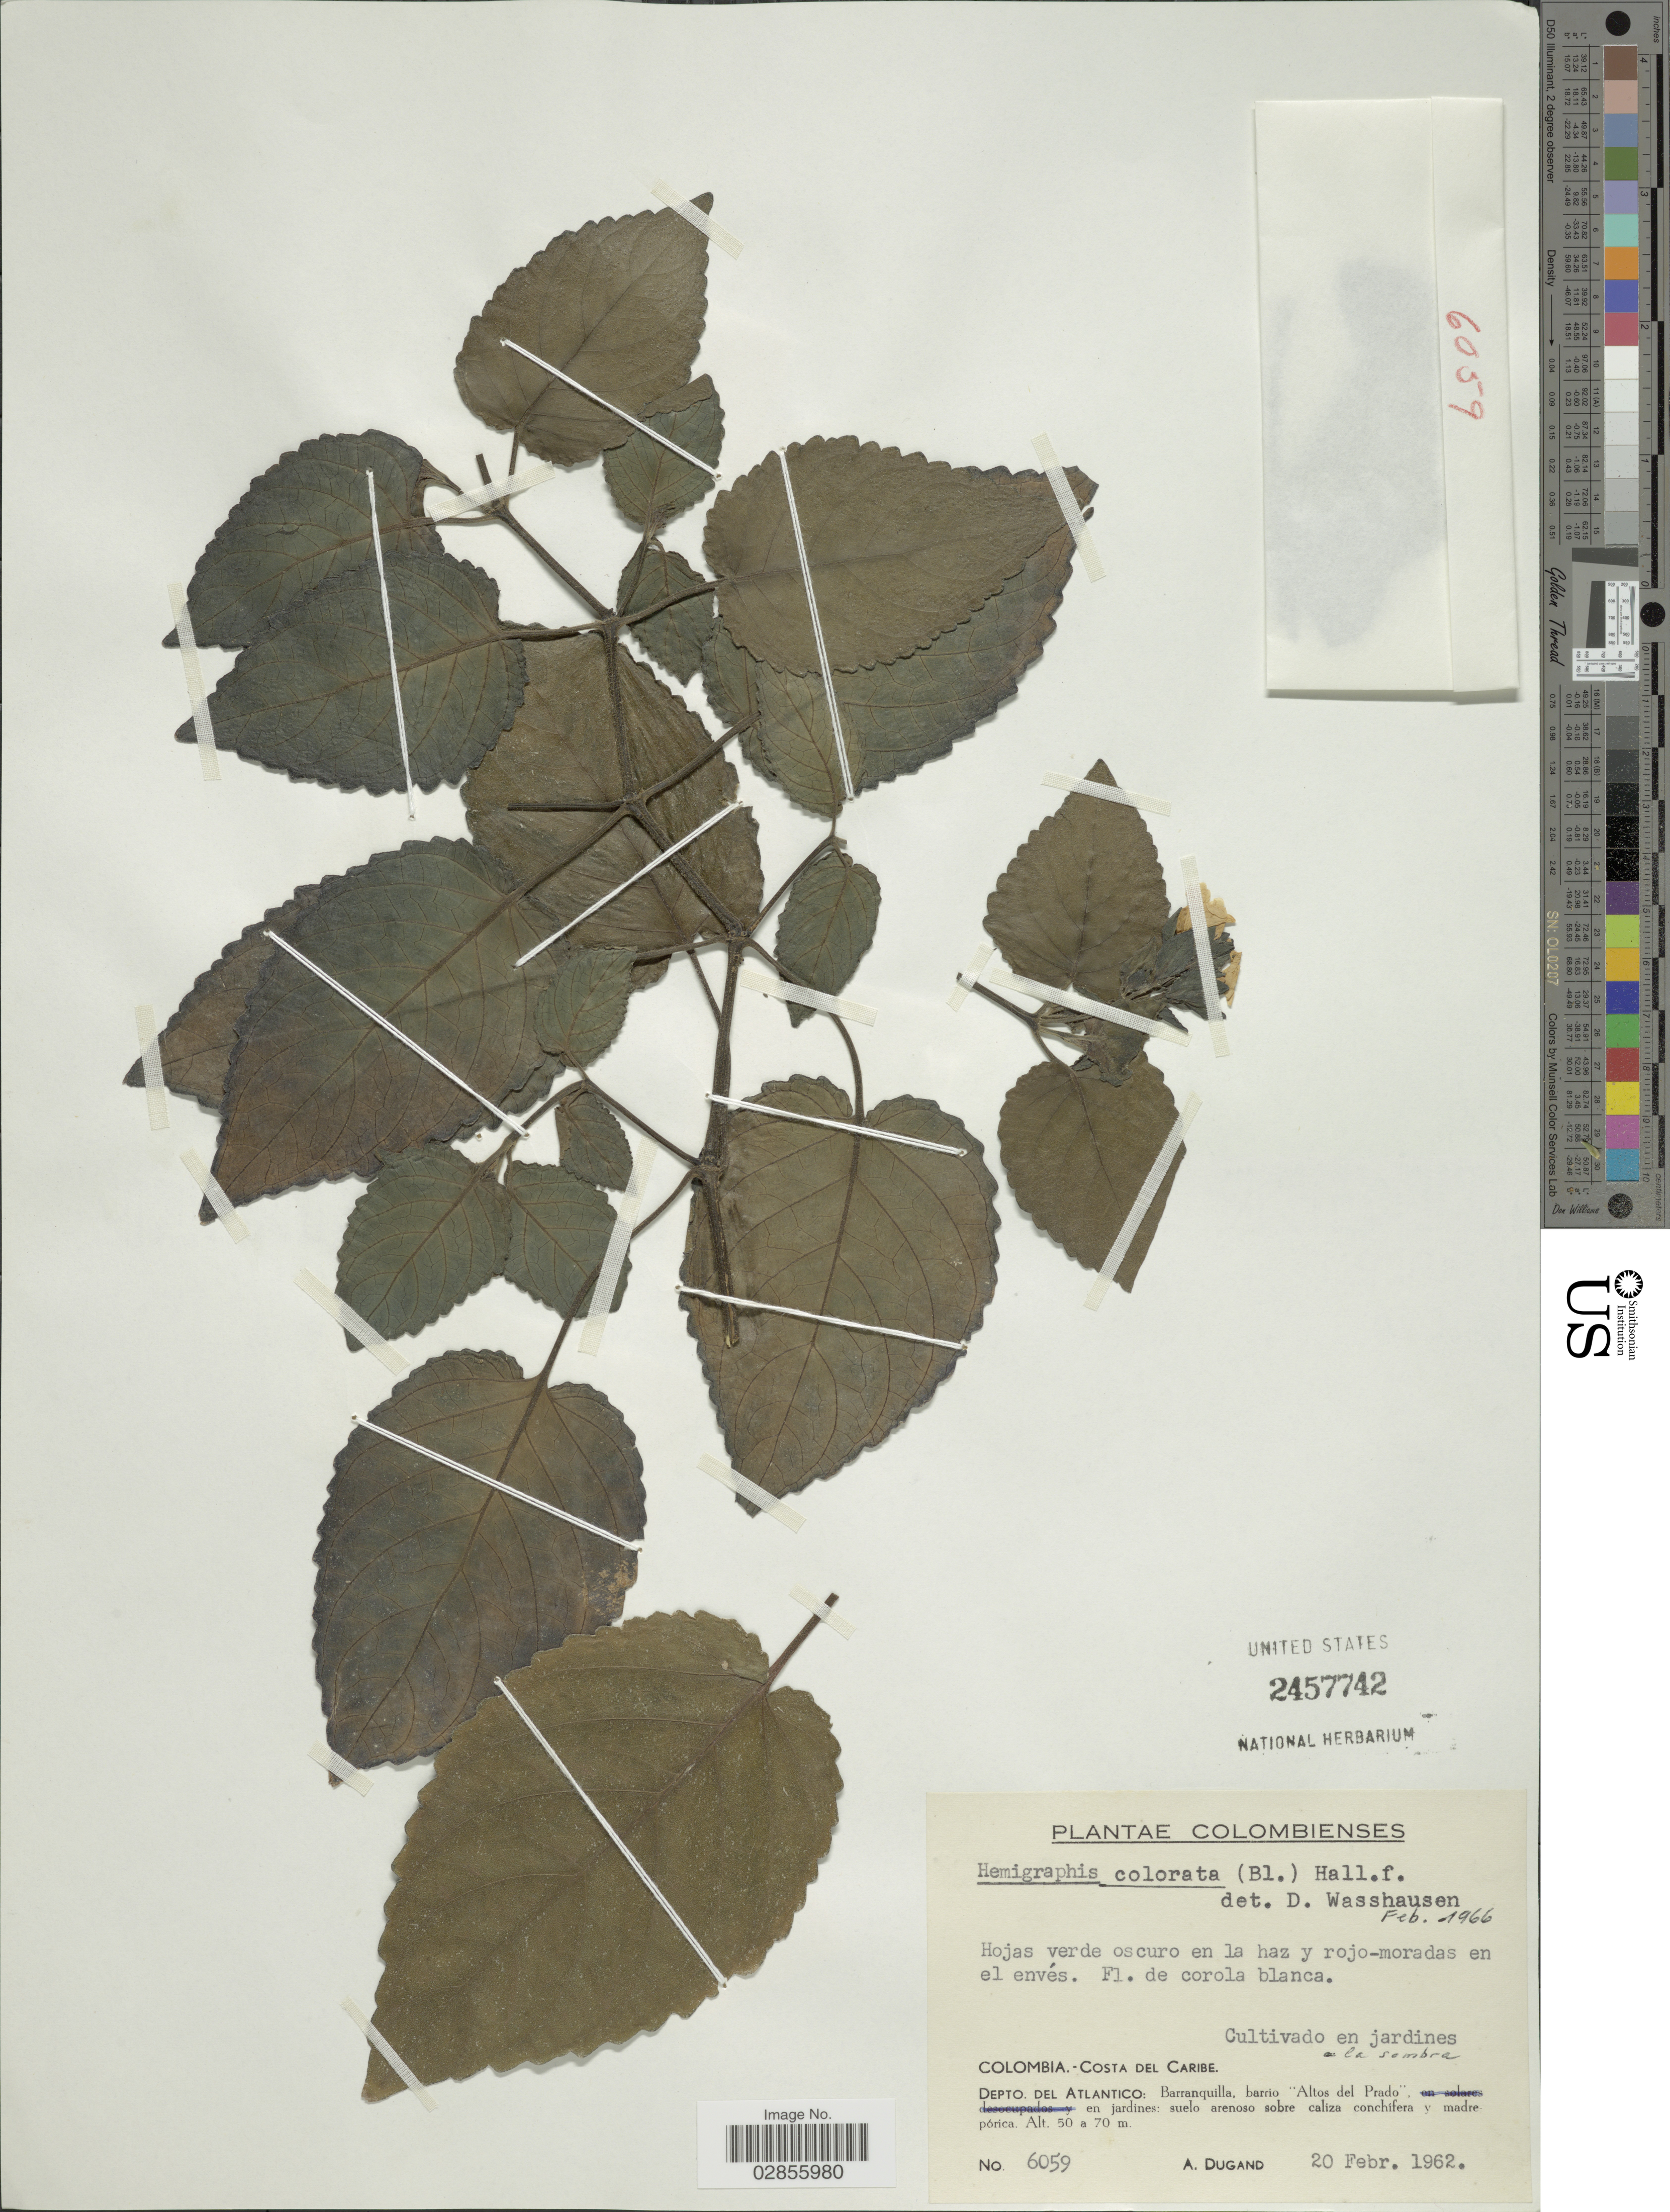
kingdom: Plantae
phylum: Tracheophyta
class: Magnoliopsida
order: Lamiales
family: Acanthaceae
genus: Hemigraphis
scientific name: Hemigraphis alternata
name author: (Burm. f.) T. Anderson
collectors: A. Dugand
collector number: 6059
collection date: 1962-02-20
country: Colombia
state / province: Atlántico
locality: Costa del Caribe. Depto. del Atlantico: Barranquilla, barrio "Altos del Prado", en jardines: suelo arenoso sobre caliza conchifera y madre pórica.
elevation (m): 50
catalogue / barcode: US 2457742